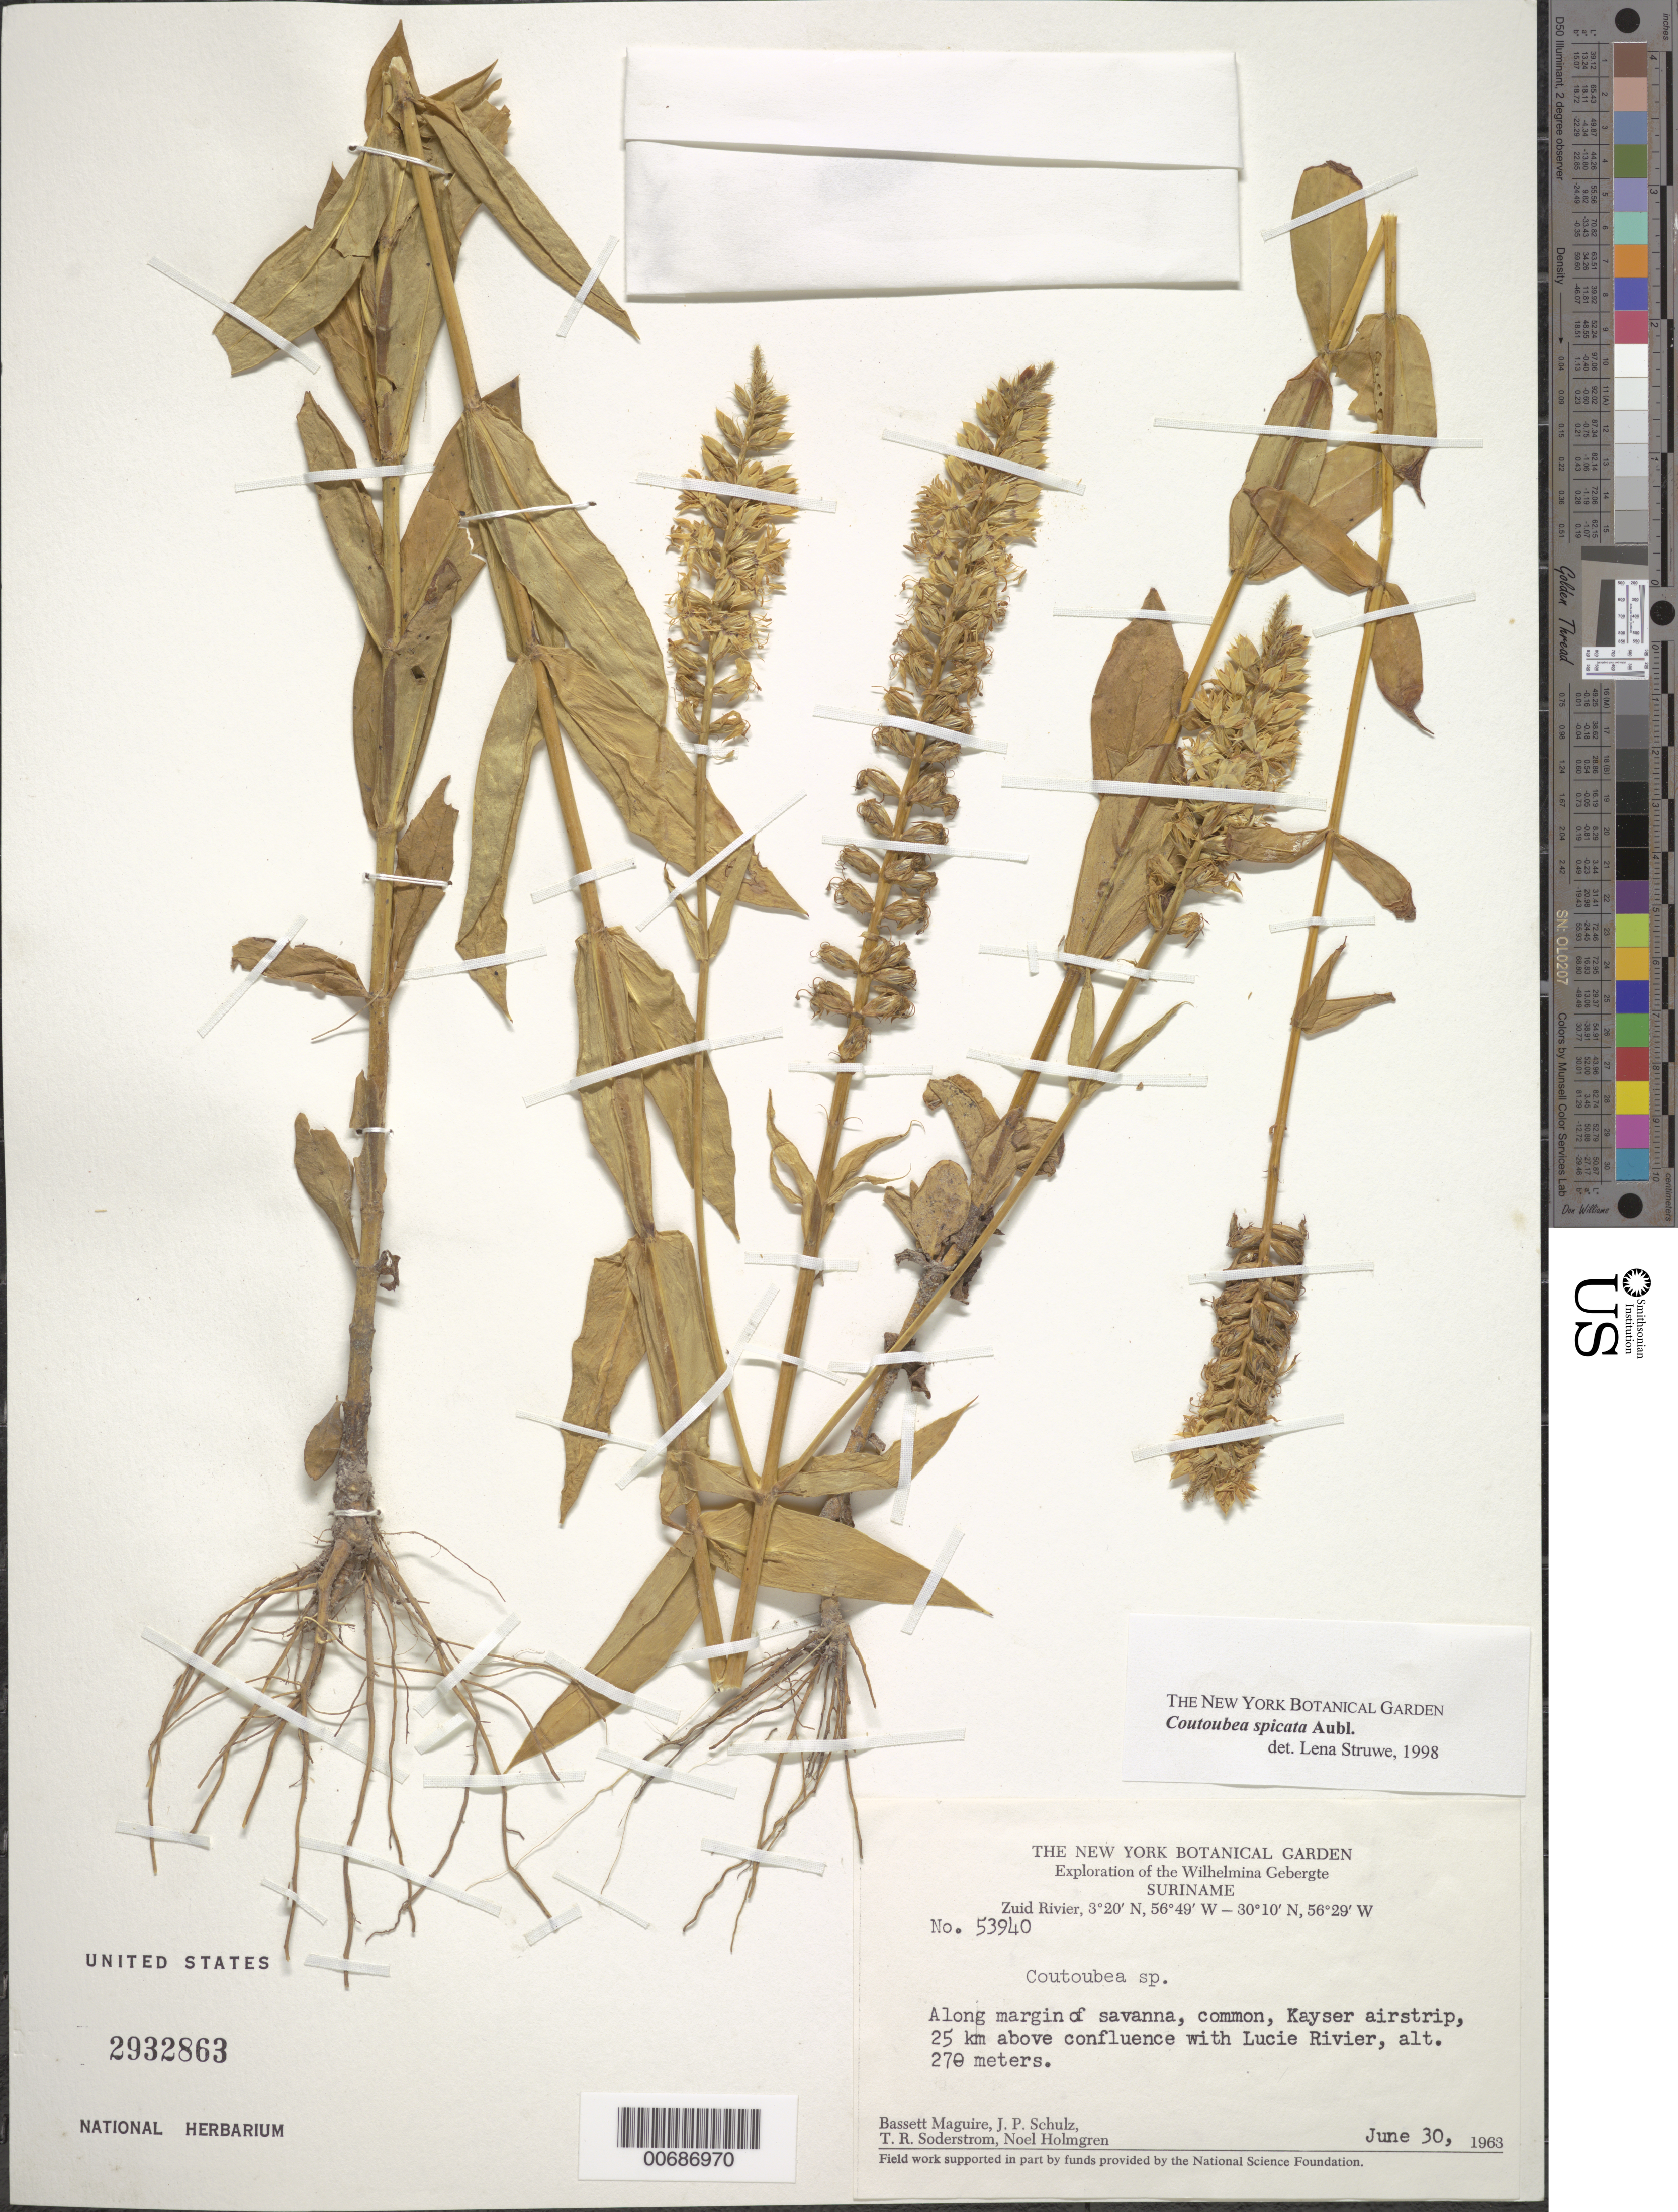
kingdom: Plantae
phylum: Tracheophyta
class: Magnoliopsida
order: Gentianales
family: Gentianaceae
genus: Coutoubea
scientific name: Coutoubea spicata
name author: Aubl.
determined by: Struwe, L.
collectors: B. Maguire, J. P. Schulz, T. R. Soderstrom & N. H. Holmgren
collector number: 53940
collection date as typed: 30-Jun-63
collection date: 1963-06-30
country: Suriname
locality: Kayser Airstrip, Zuid R., 45 km above confl. with Lucie R., Wilhelmina Gebergte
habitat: Along margin of savanna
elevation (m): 270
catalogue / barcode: US 2932863